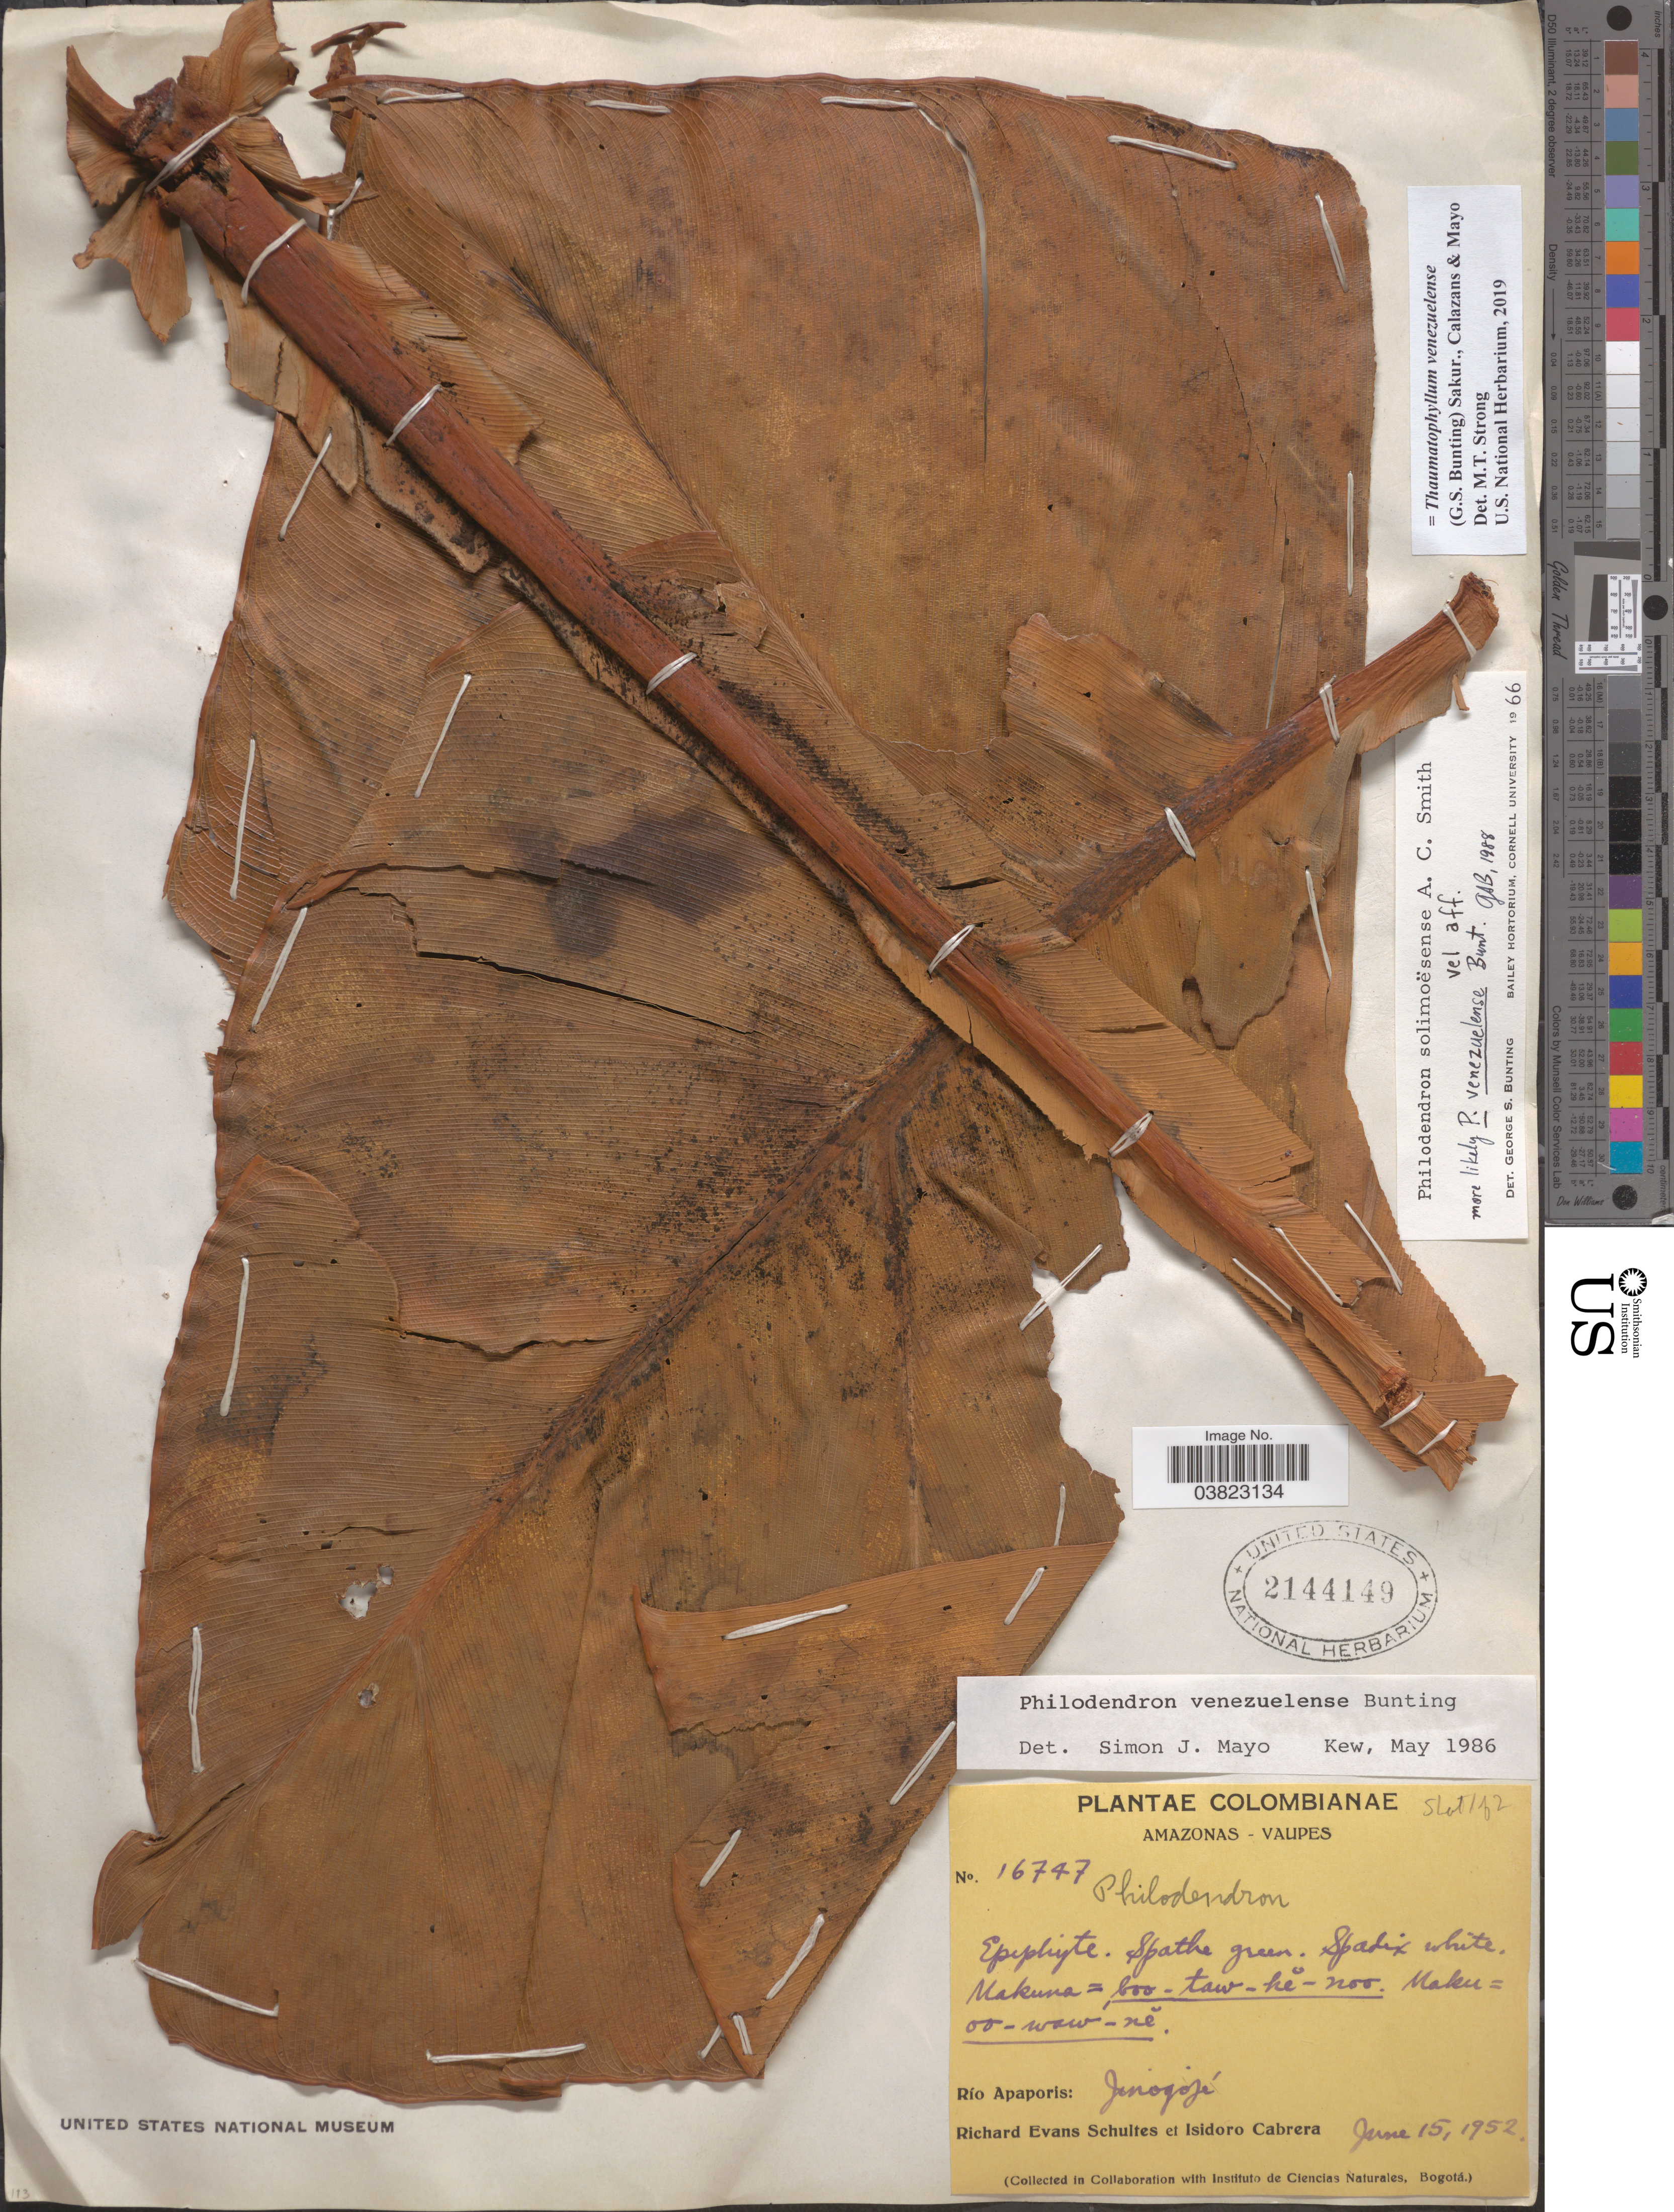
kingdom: Plantae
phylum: Tracheophyta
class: Liliopsida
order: Alismatales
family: Araceae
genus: Thaumatophyllum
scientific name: Thaumatophyllum venezuelense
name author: (G.S. Bunting) Sakur. et al.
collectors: R. E. Schultes & I. Cabrera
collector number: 16747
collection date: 1952-06-15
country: Colombia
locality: Amazonas-Vaupes. Río Apaporis: Jinogojé.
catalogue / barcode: US 2144149